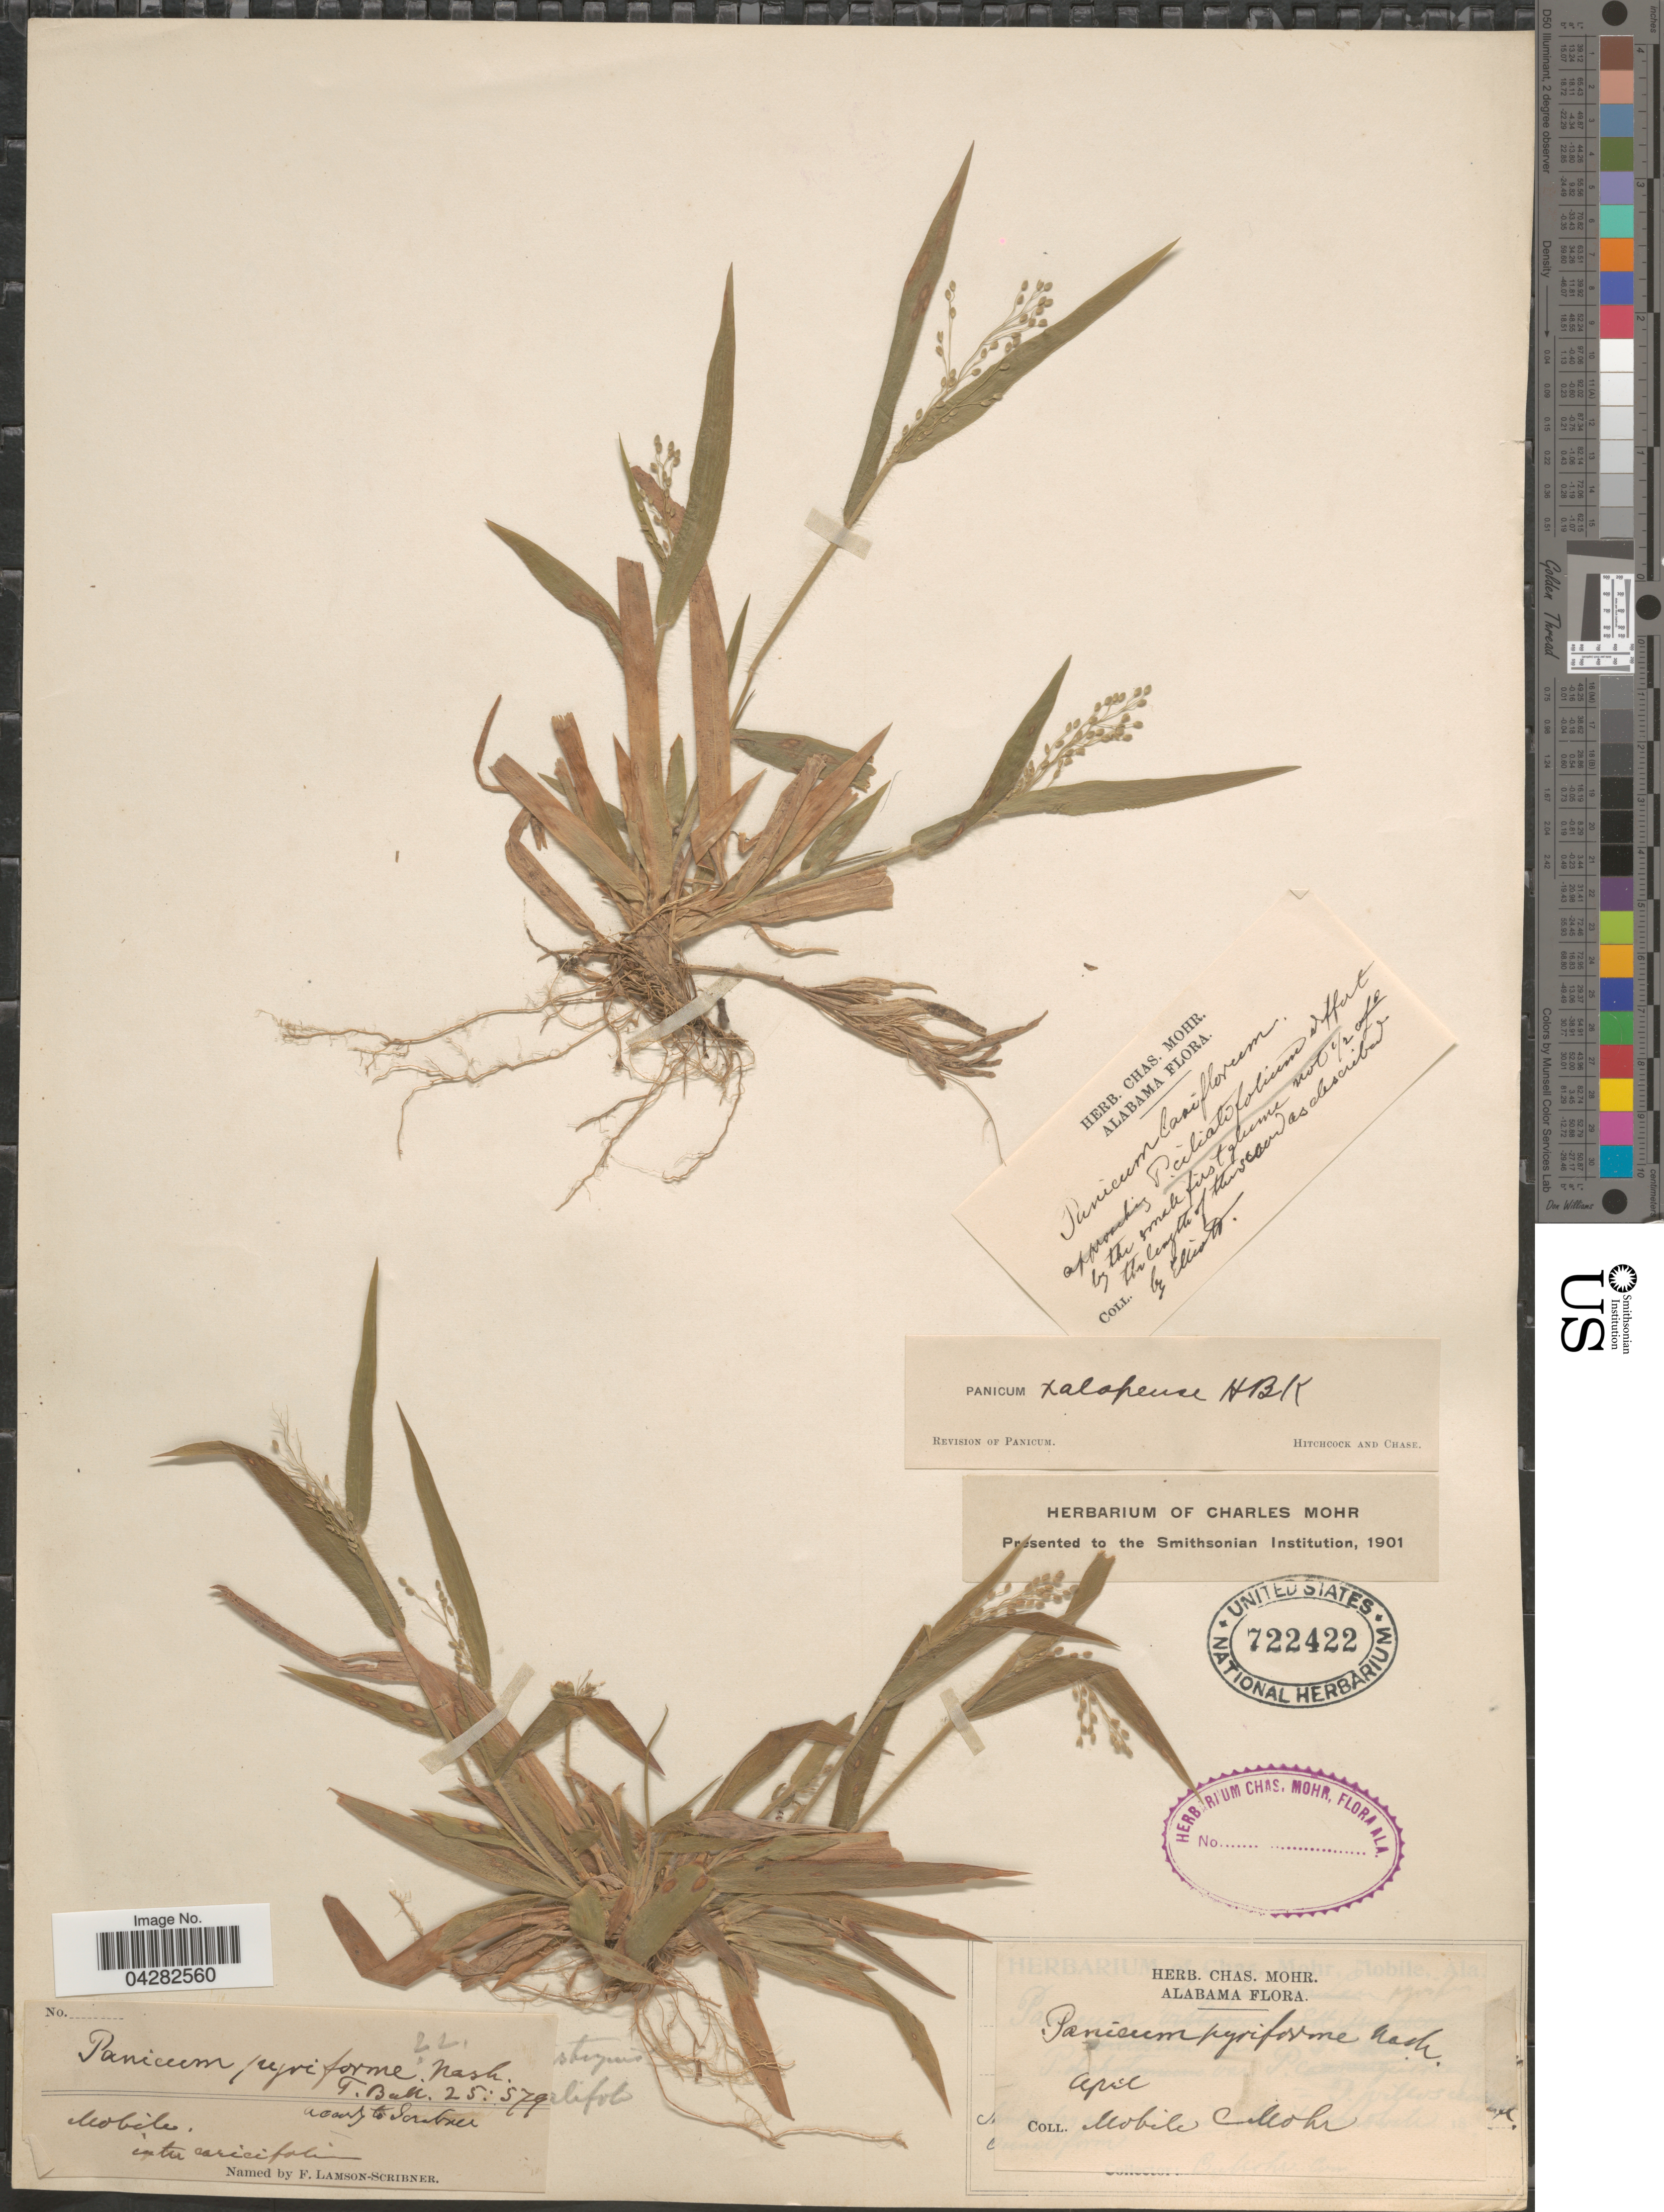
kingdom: Plantae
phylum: Tracheophyta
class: Liliopsida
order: Poales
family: Poaceae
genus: Dichanthelium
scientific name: Dichanthelium laxiflorum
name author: (Lam.) Gould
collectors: Elliott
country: United States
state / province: Alabama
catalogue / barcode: US 722422